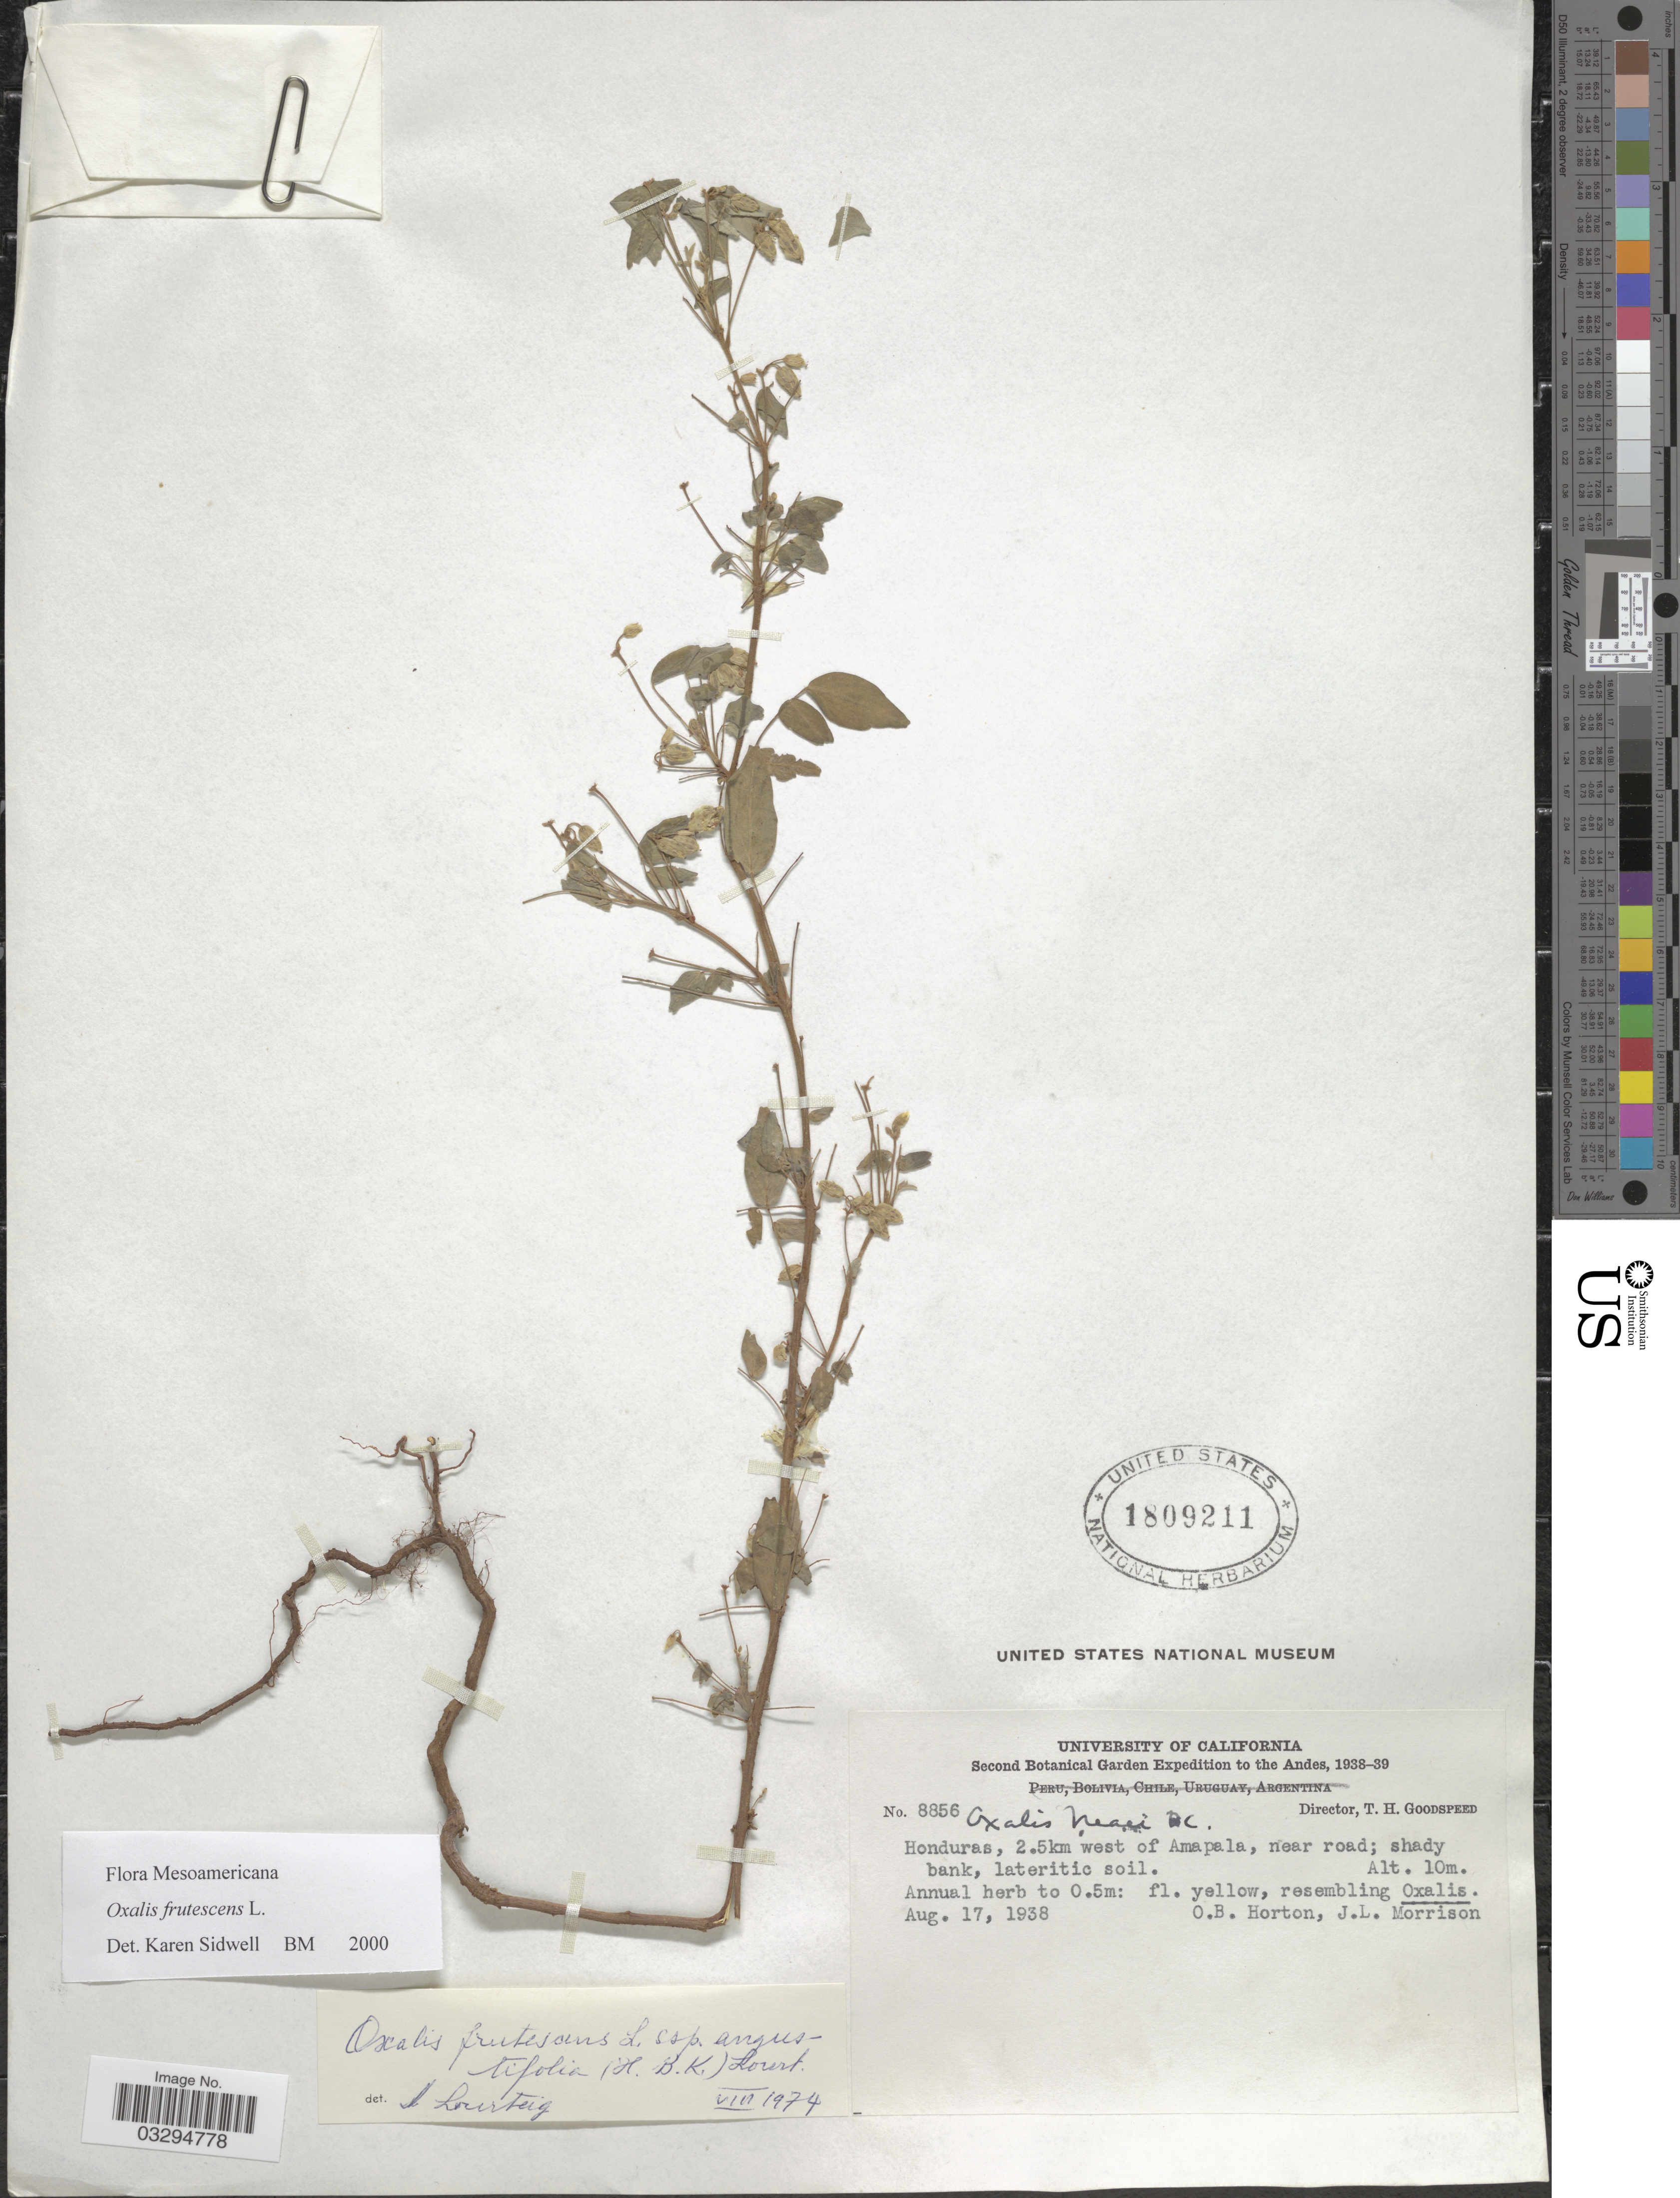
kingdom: Plantae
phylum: Tracheophyta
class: Magnoliopsida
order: Oxalidales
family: Oxalidaceae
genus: Oxalis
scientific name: Oxalis frutescens subsp. angustifolia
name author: (Kunth) Lourteig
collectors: O. B. Horton & J. Morrison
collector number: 8856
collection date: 1938-08-17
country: Honduras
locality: Andes. 2.5km west of Amapala, near road.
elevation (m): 10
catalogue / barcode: US 1809211